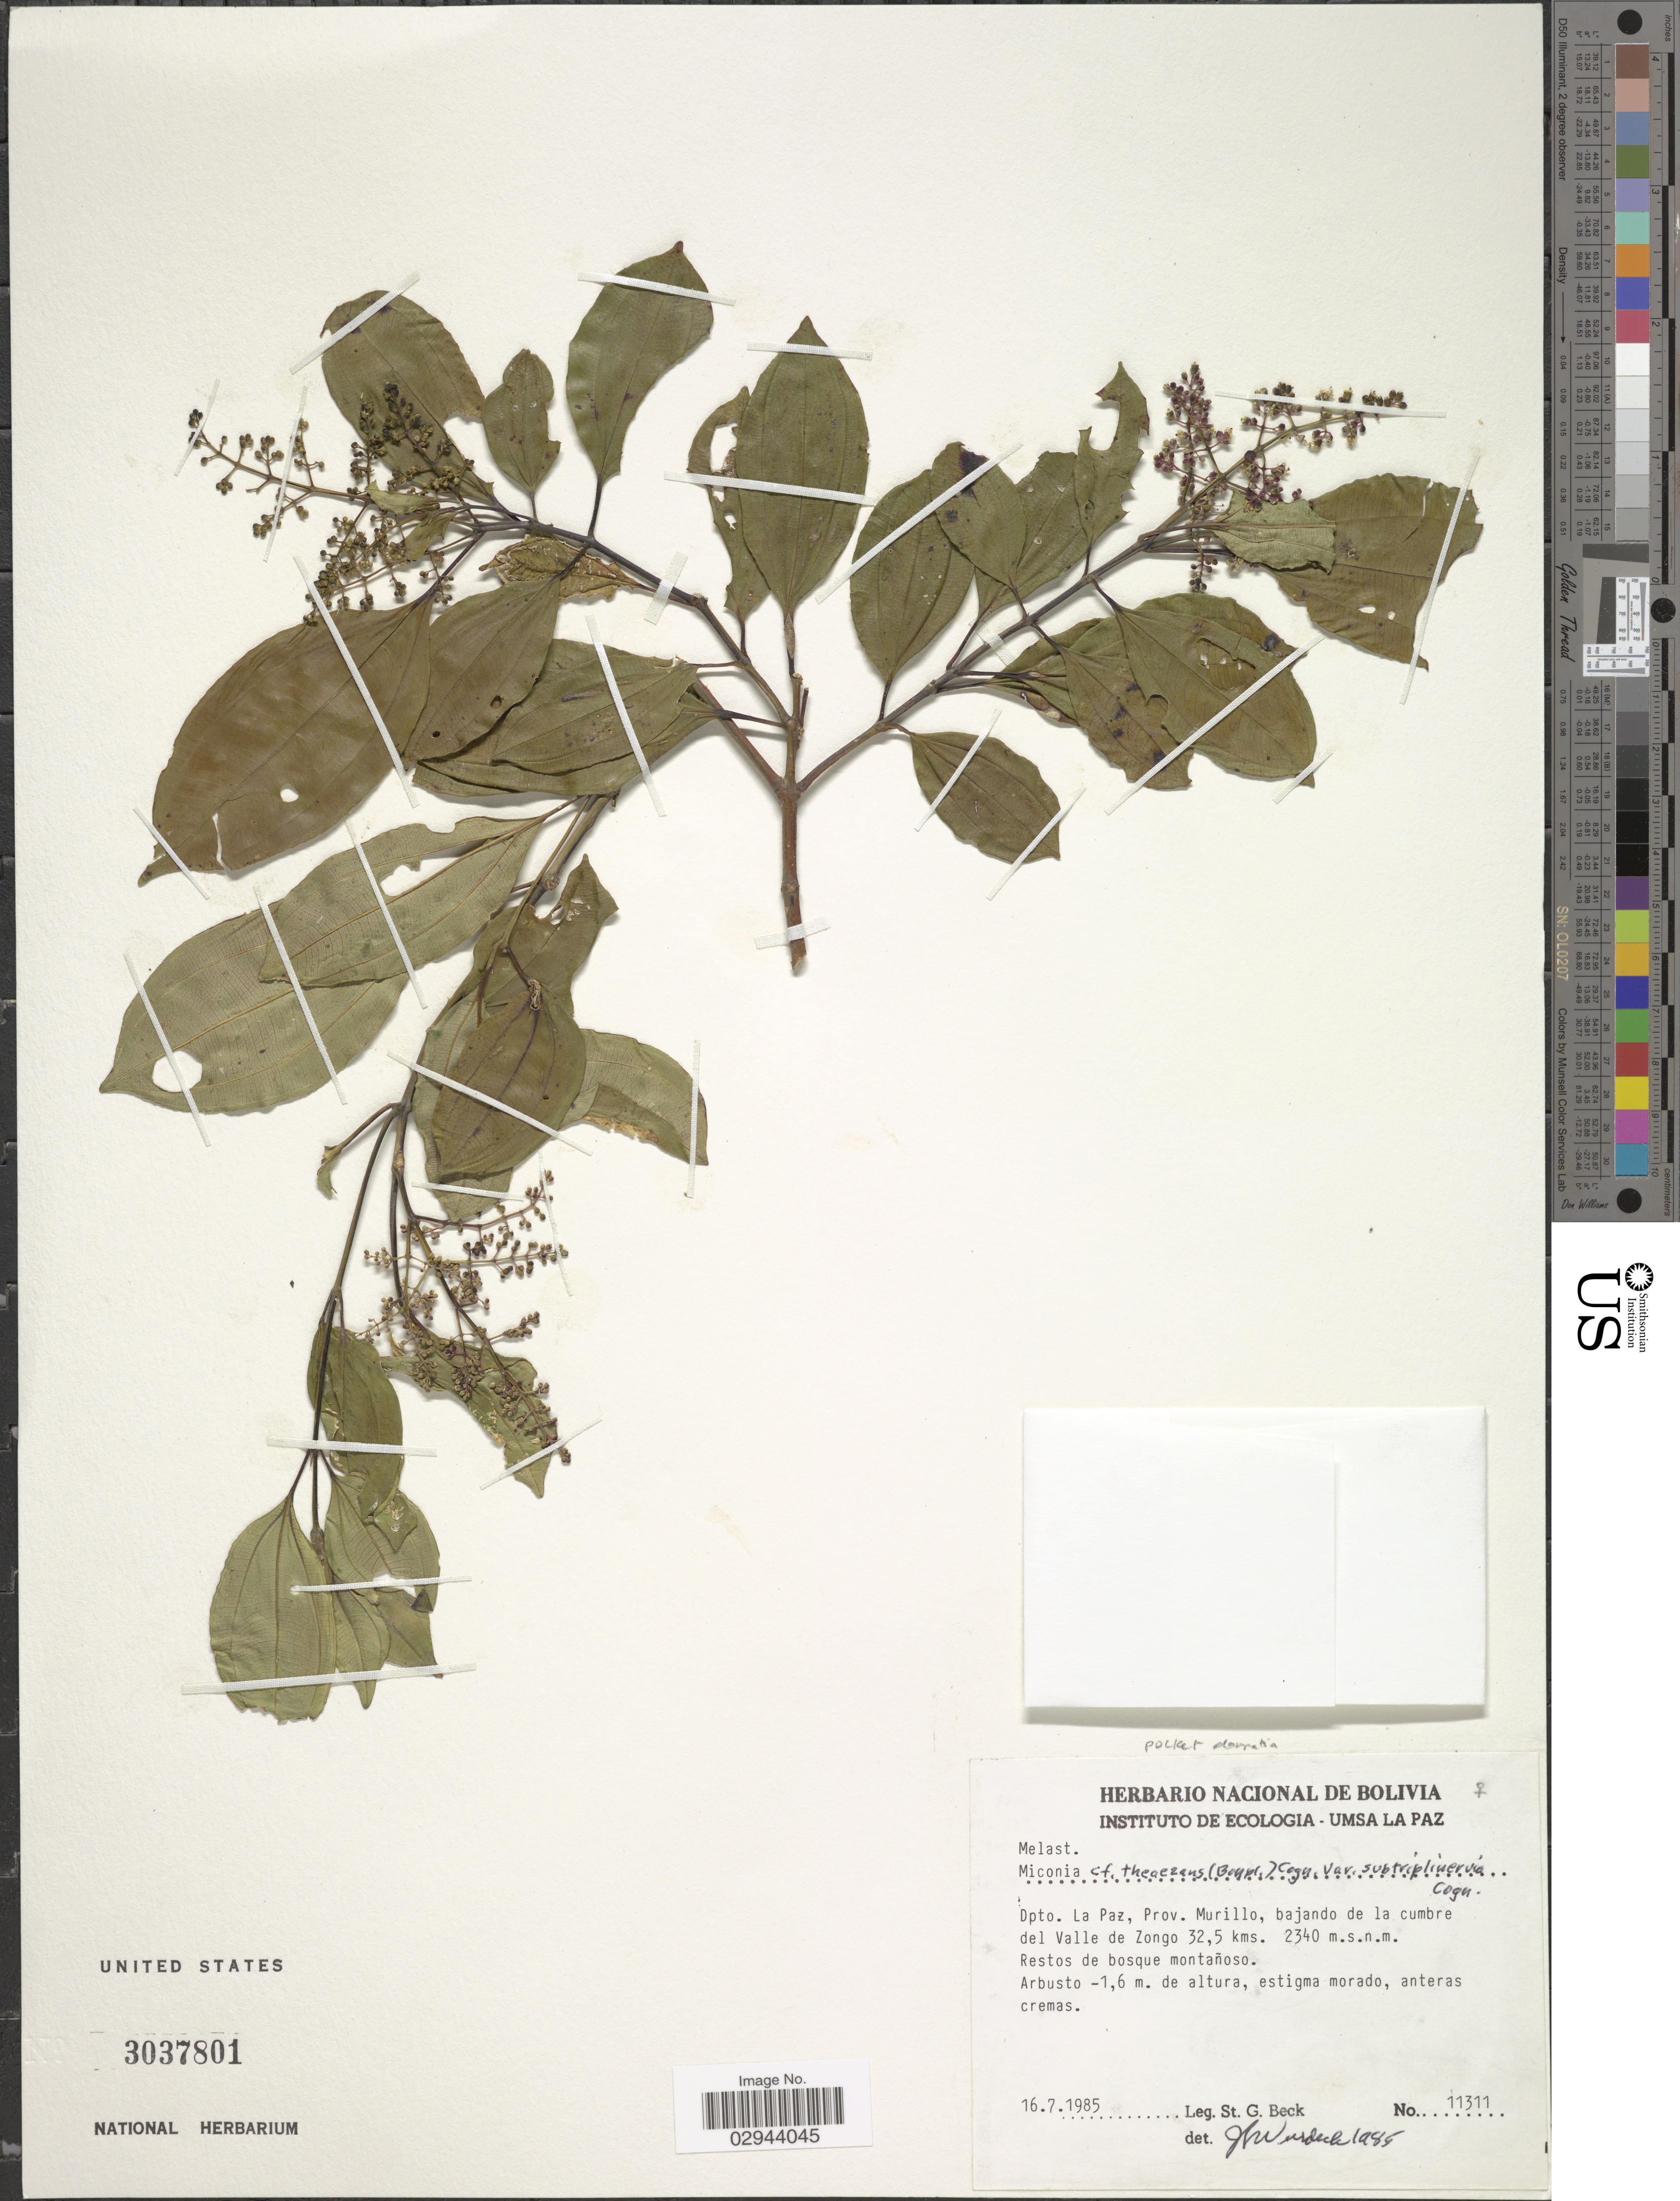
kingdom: Plantae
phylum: Tracheophyta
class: Magnoliopsida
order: Myrtales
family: Melastomataceae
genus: Miconia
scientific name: Miconia theizans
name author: (Bonpl.) Cogn.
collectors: S. G. Beck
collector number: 11311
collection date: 1985-07-16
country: Bolivia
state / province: La Paz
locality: Dpto. La Paz, Prov. Murillo, bajando de la cumbre del Valle de Zongo 32.5 kms.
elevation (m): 2340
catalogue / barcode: US 3037801